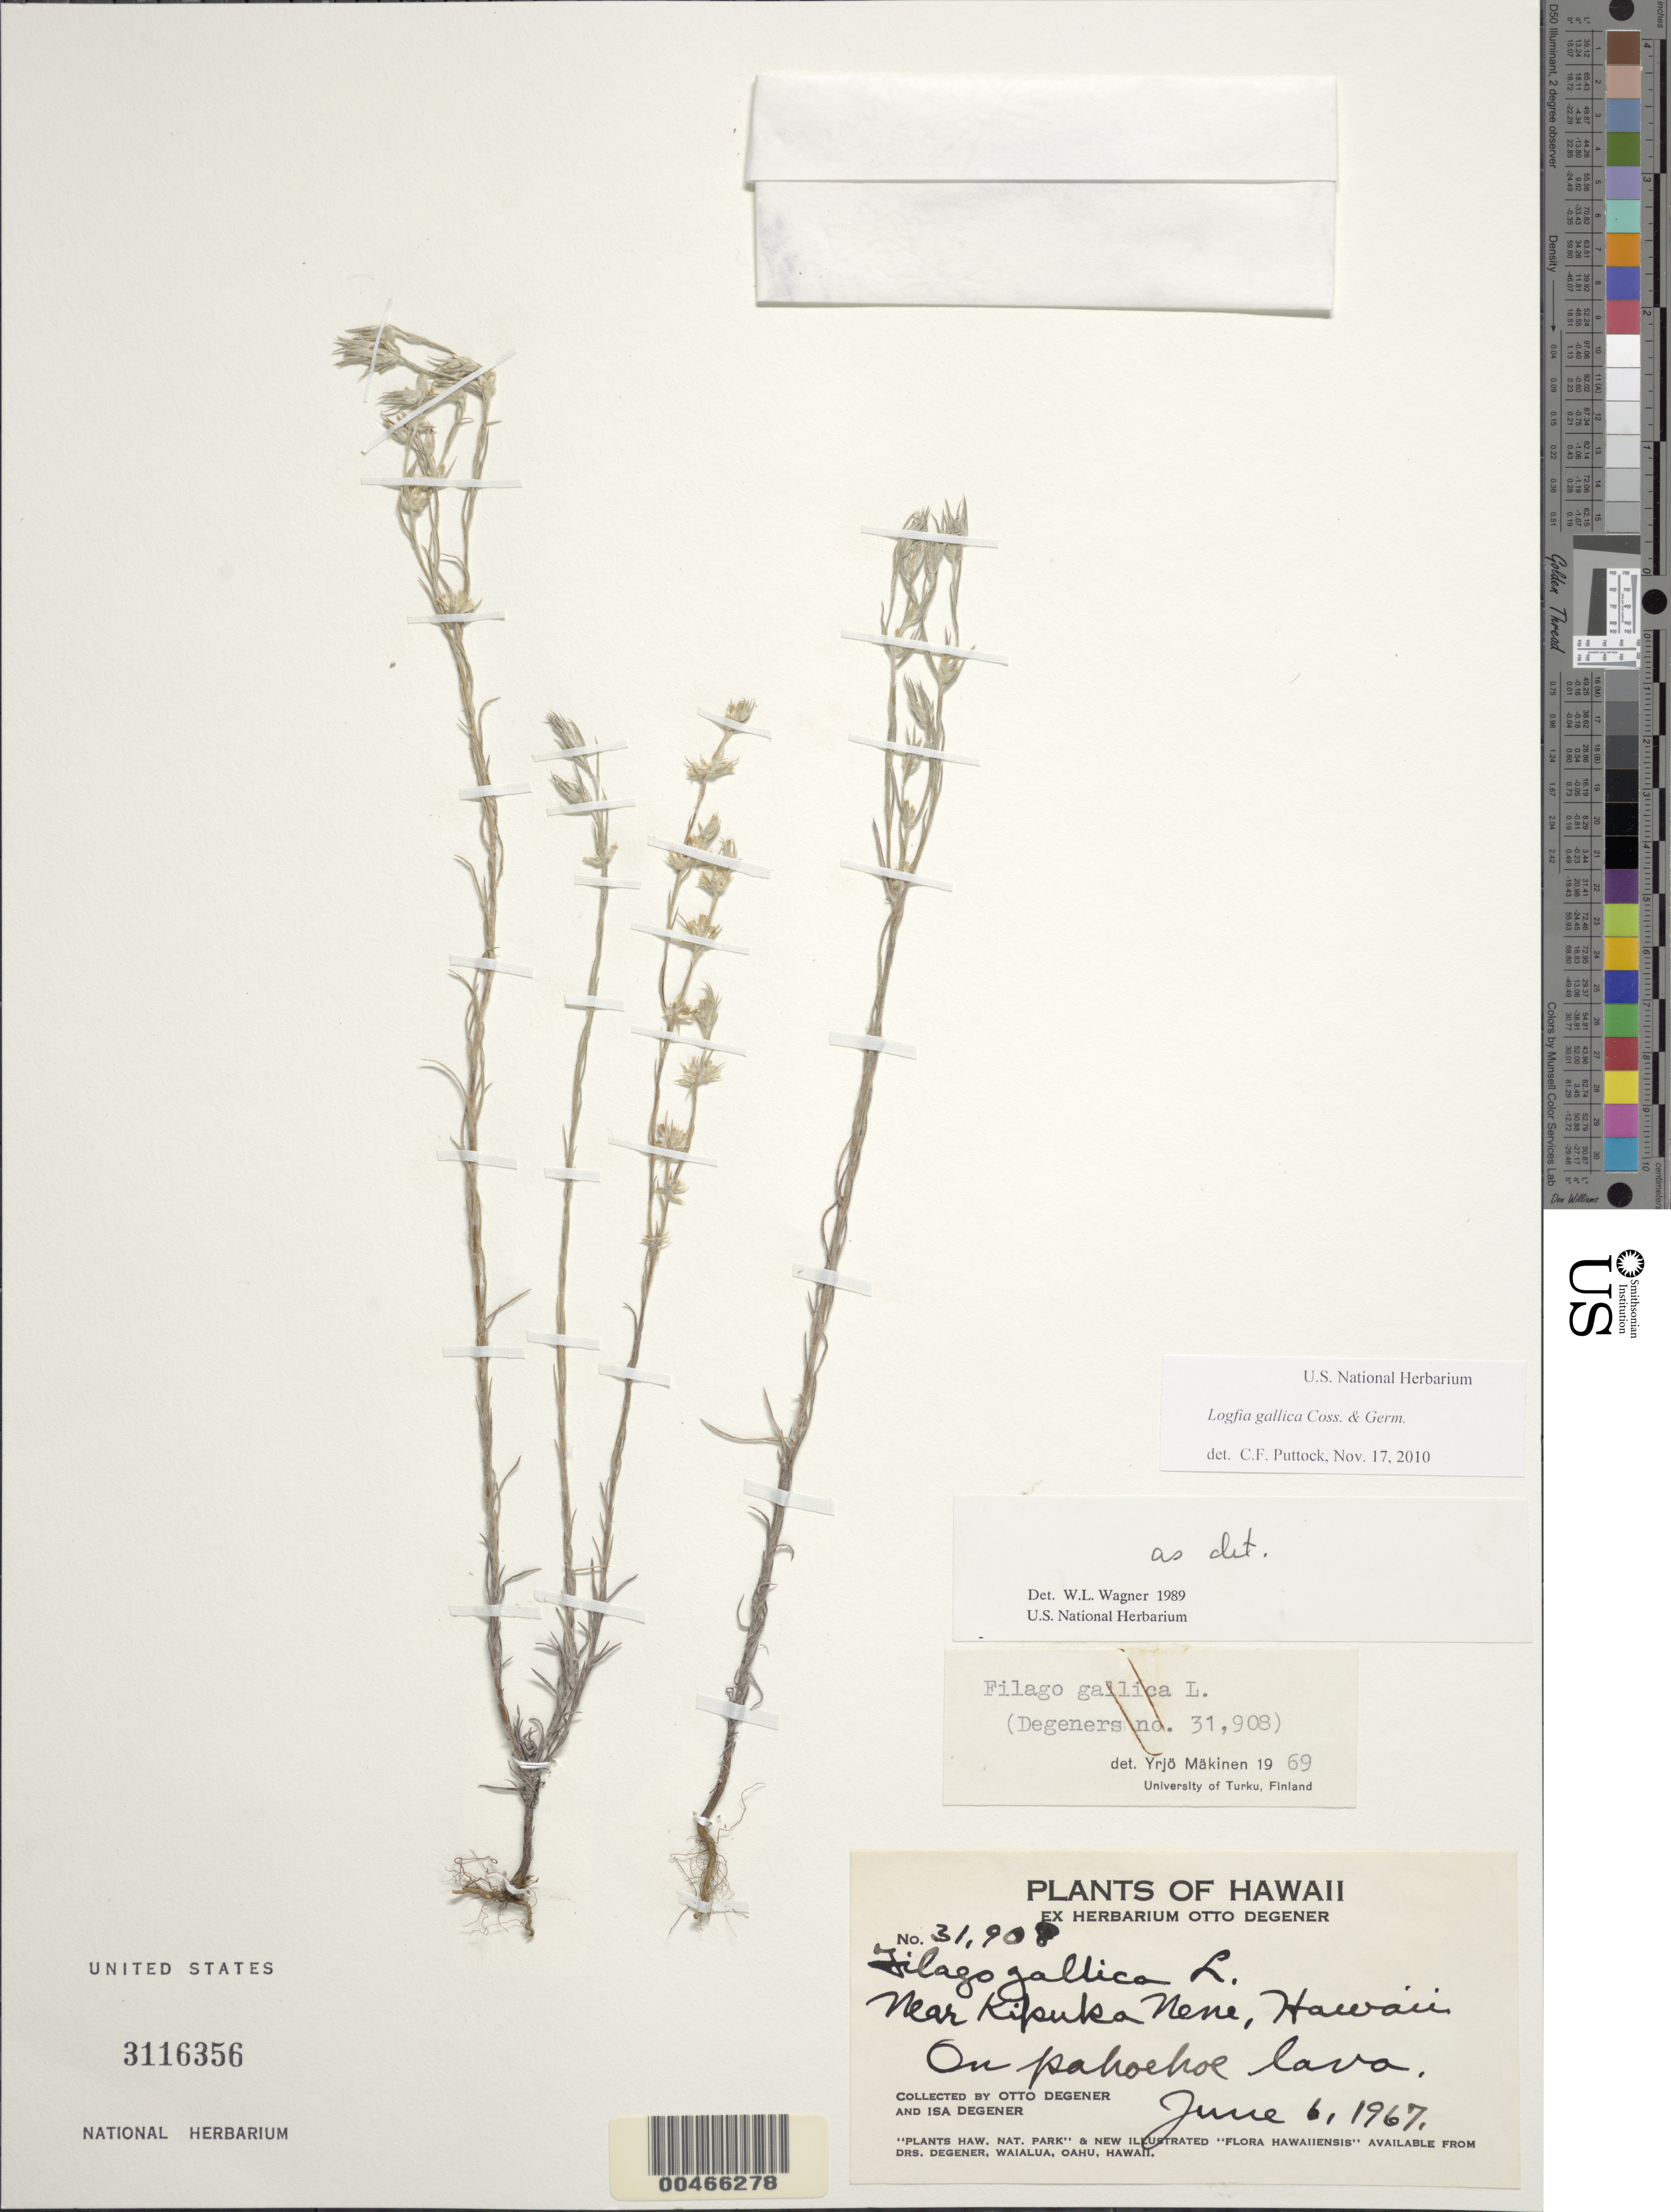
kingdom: Plantae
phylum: Tracheophyta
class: Magnoliopsida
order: Asterales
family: Asteraceae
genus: Filago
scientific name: Filago gallica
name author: L.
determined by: Wagner, W. L., (BOT), Smithsonian Institution - National Museum of Natural History (UNITED STATES)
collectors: O. Degener & I. Degener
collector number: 31908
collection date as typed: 6 Jun 1967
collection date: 1967-06-06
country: United States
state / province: Hawaii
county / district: Hawaii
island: Hawaii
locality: Near Kipuka Nene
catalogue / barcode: US 3116356